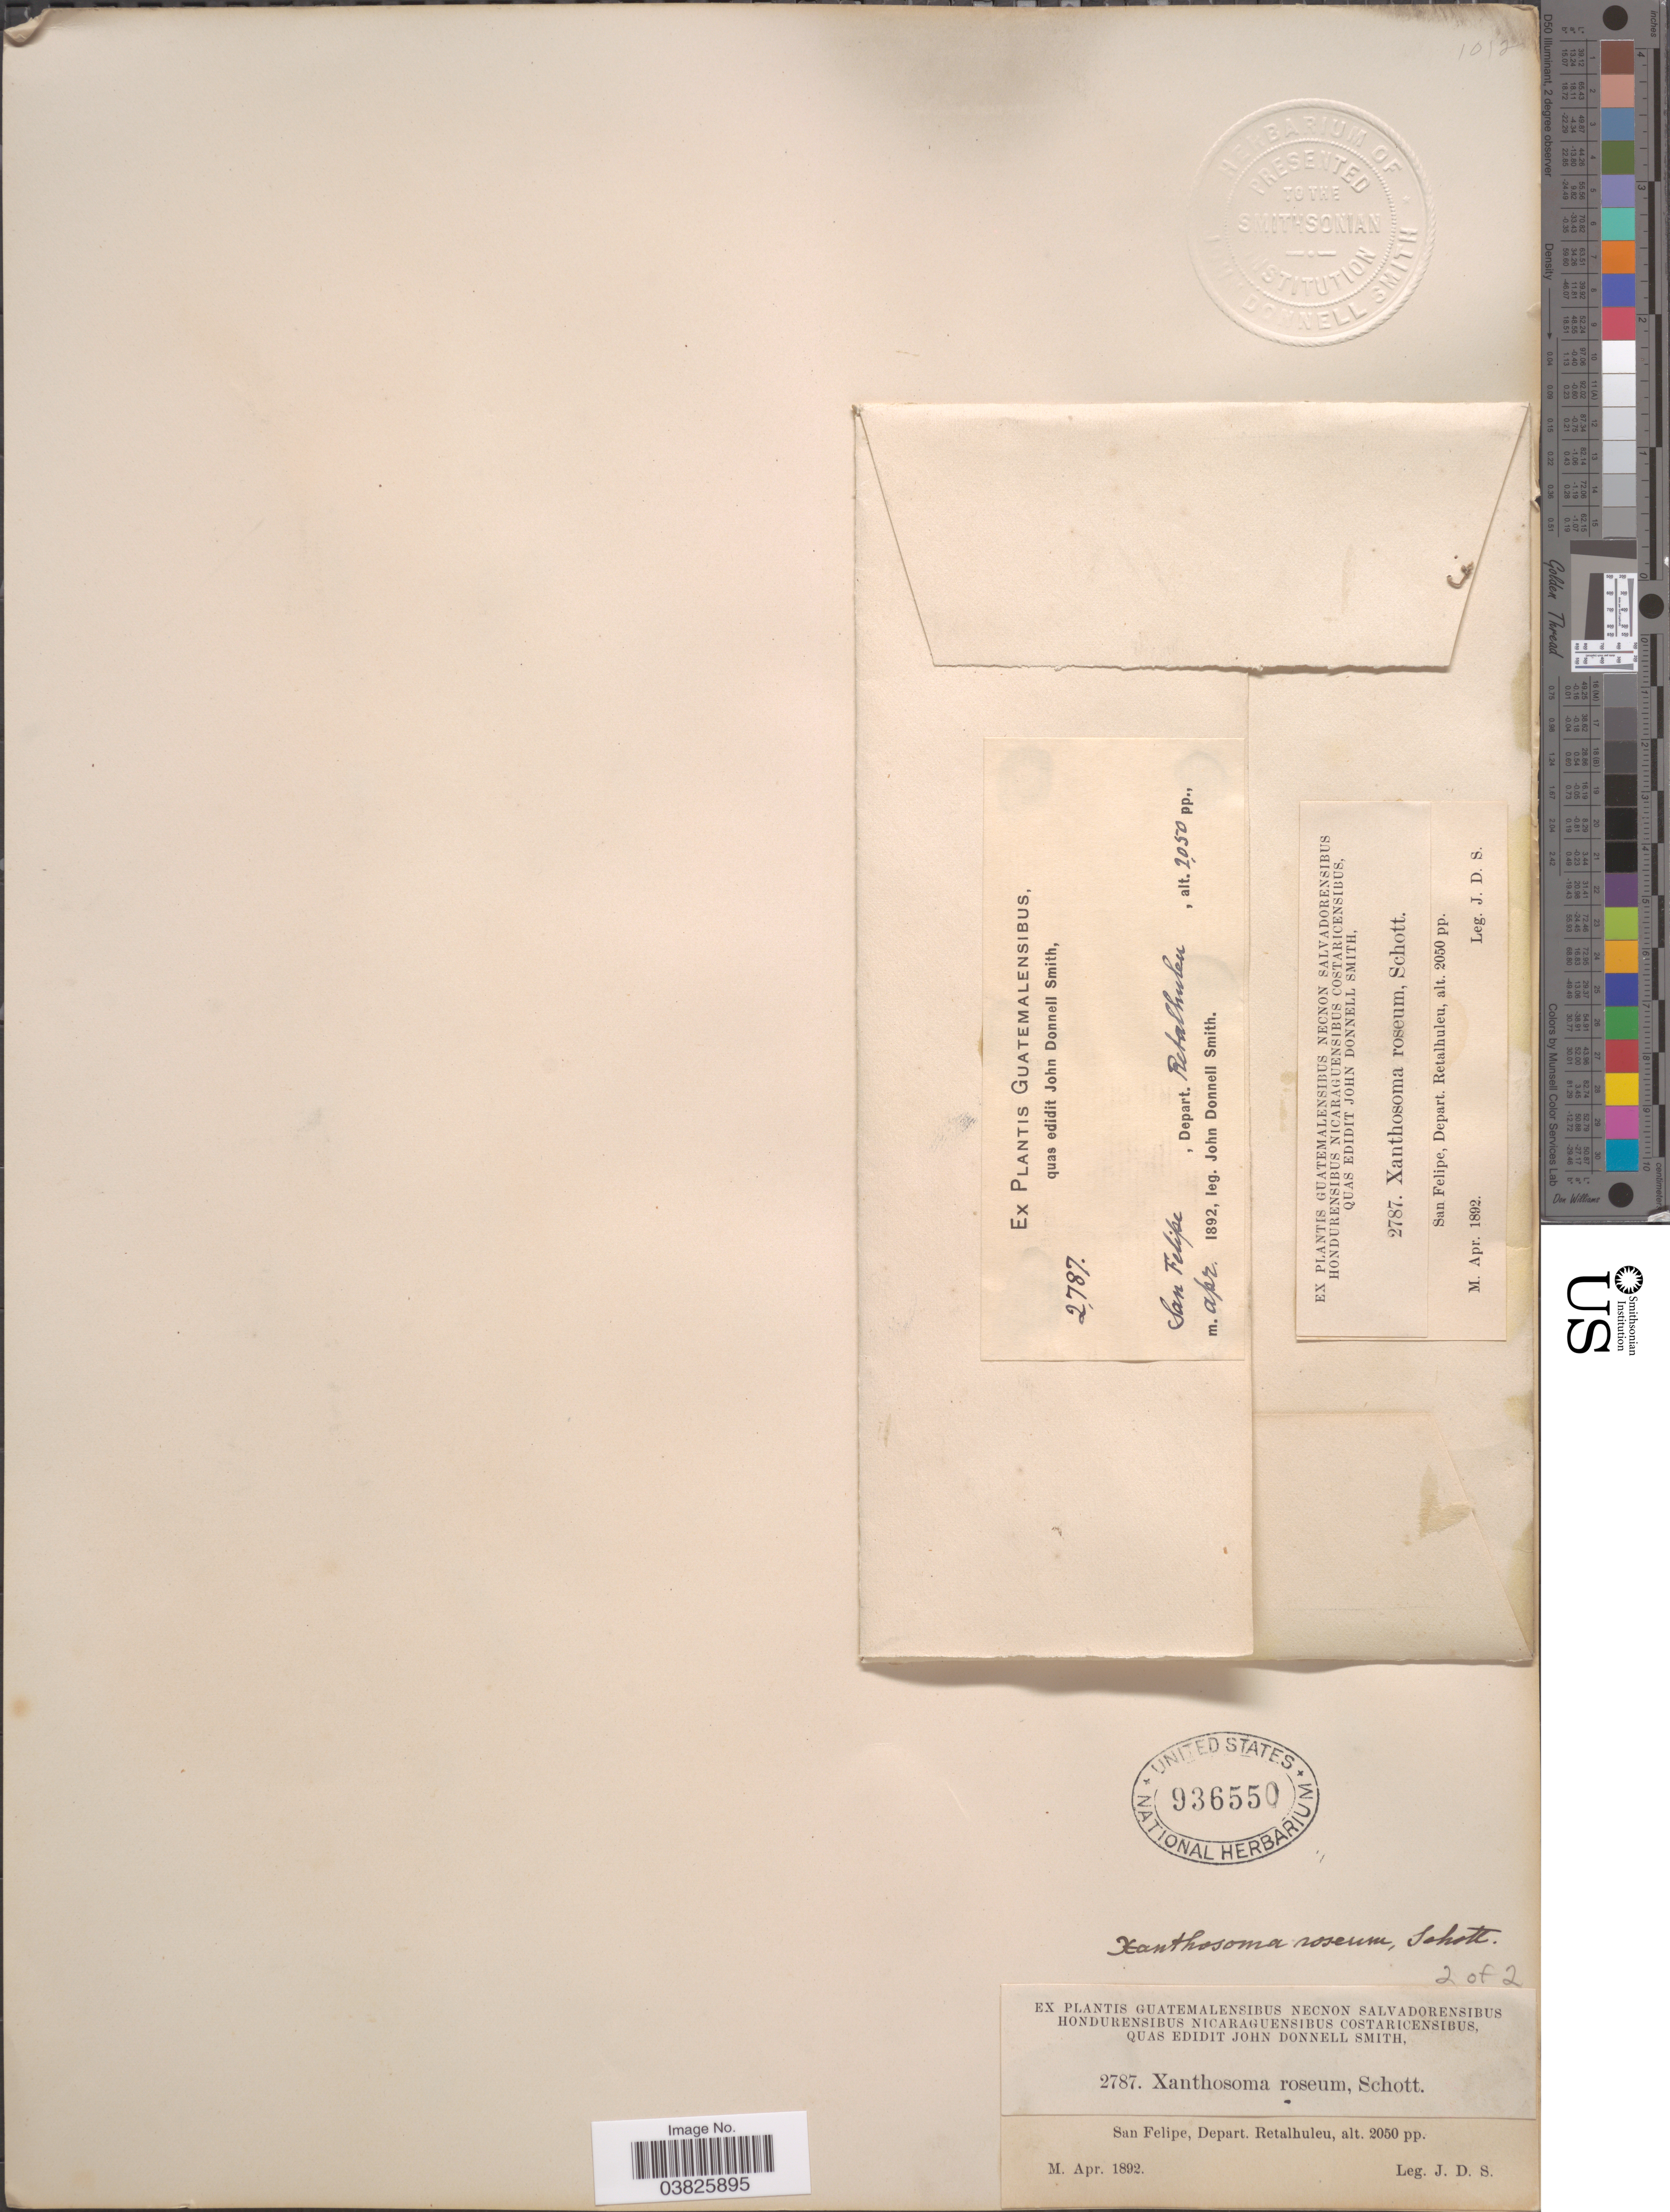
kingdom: Plantae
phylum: Tracheophyta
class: Liliopsida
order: Alismatales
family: Araceae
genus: Xanthosoma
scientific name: Xanthosoma roseum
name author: Schott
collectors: J. Donnell Smith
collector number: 2787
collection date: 1892-04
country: Guatemala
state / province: Retalhuleu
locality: San Felipe, Depart. Retalhuleu.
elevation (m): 625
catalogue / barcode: US 936550